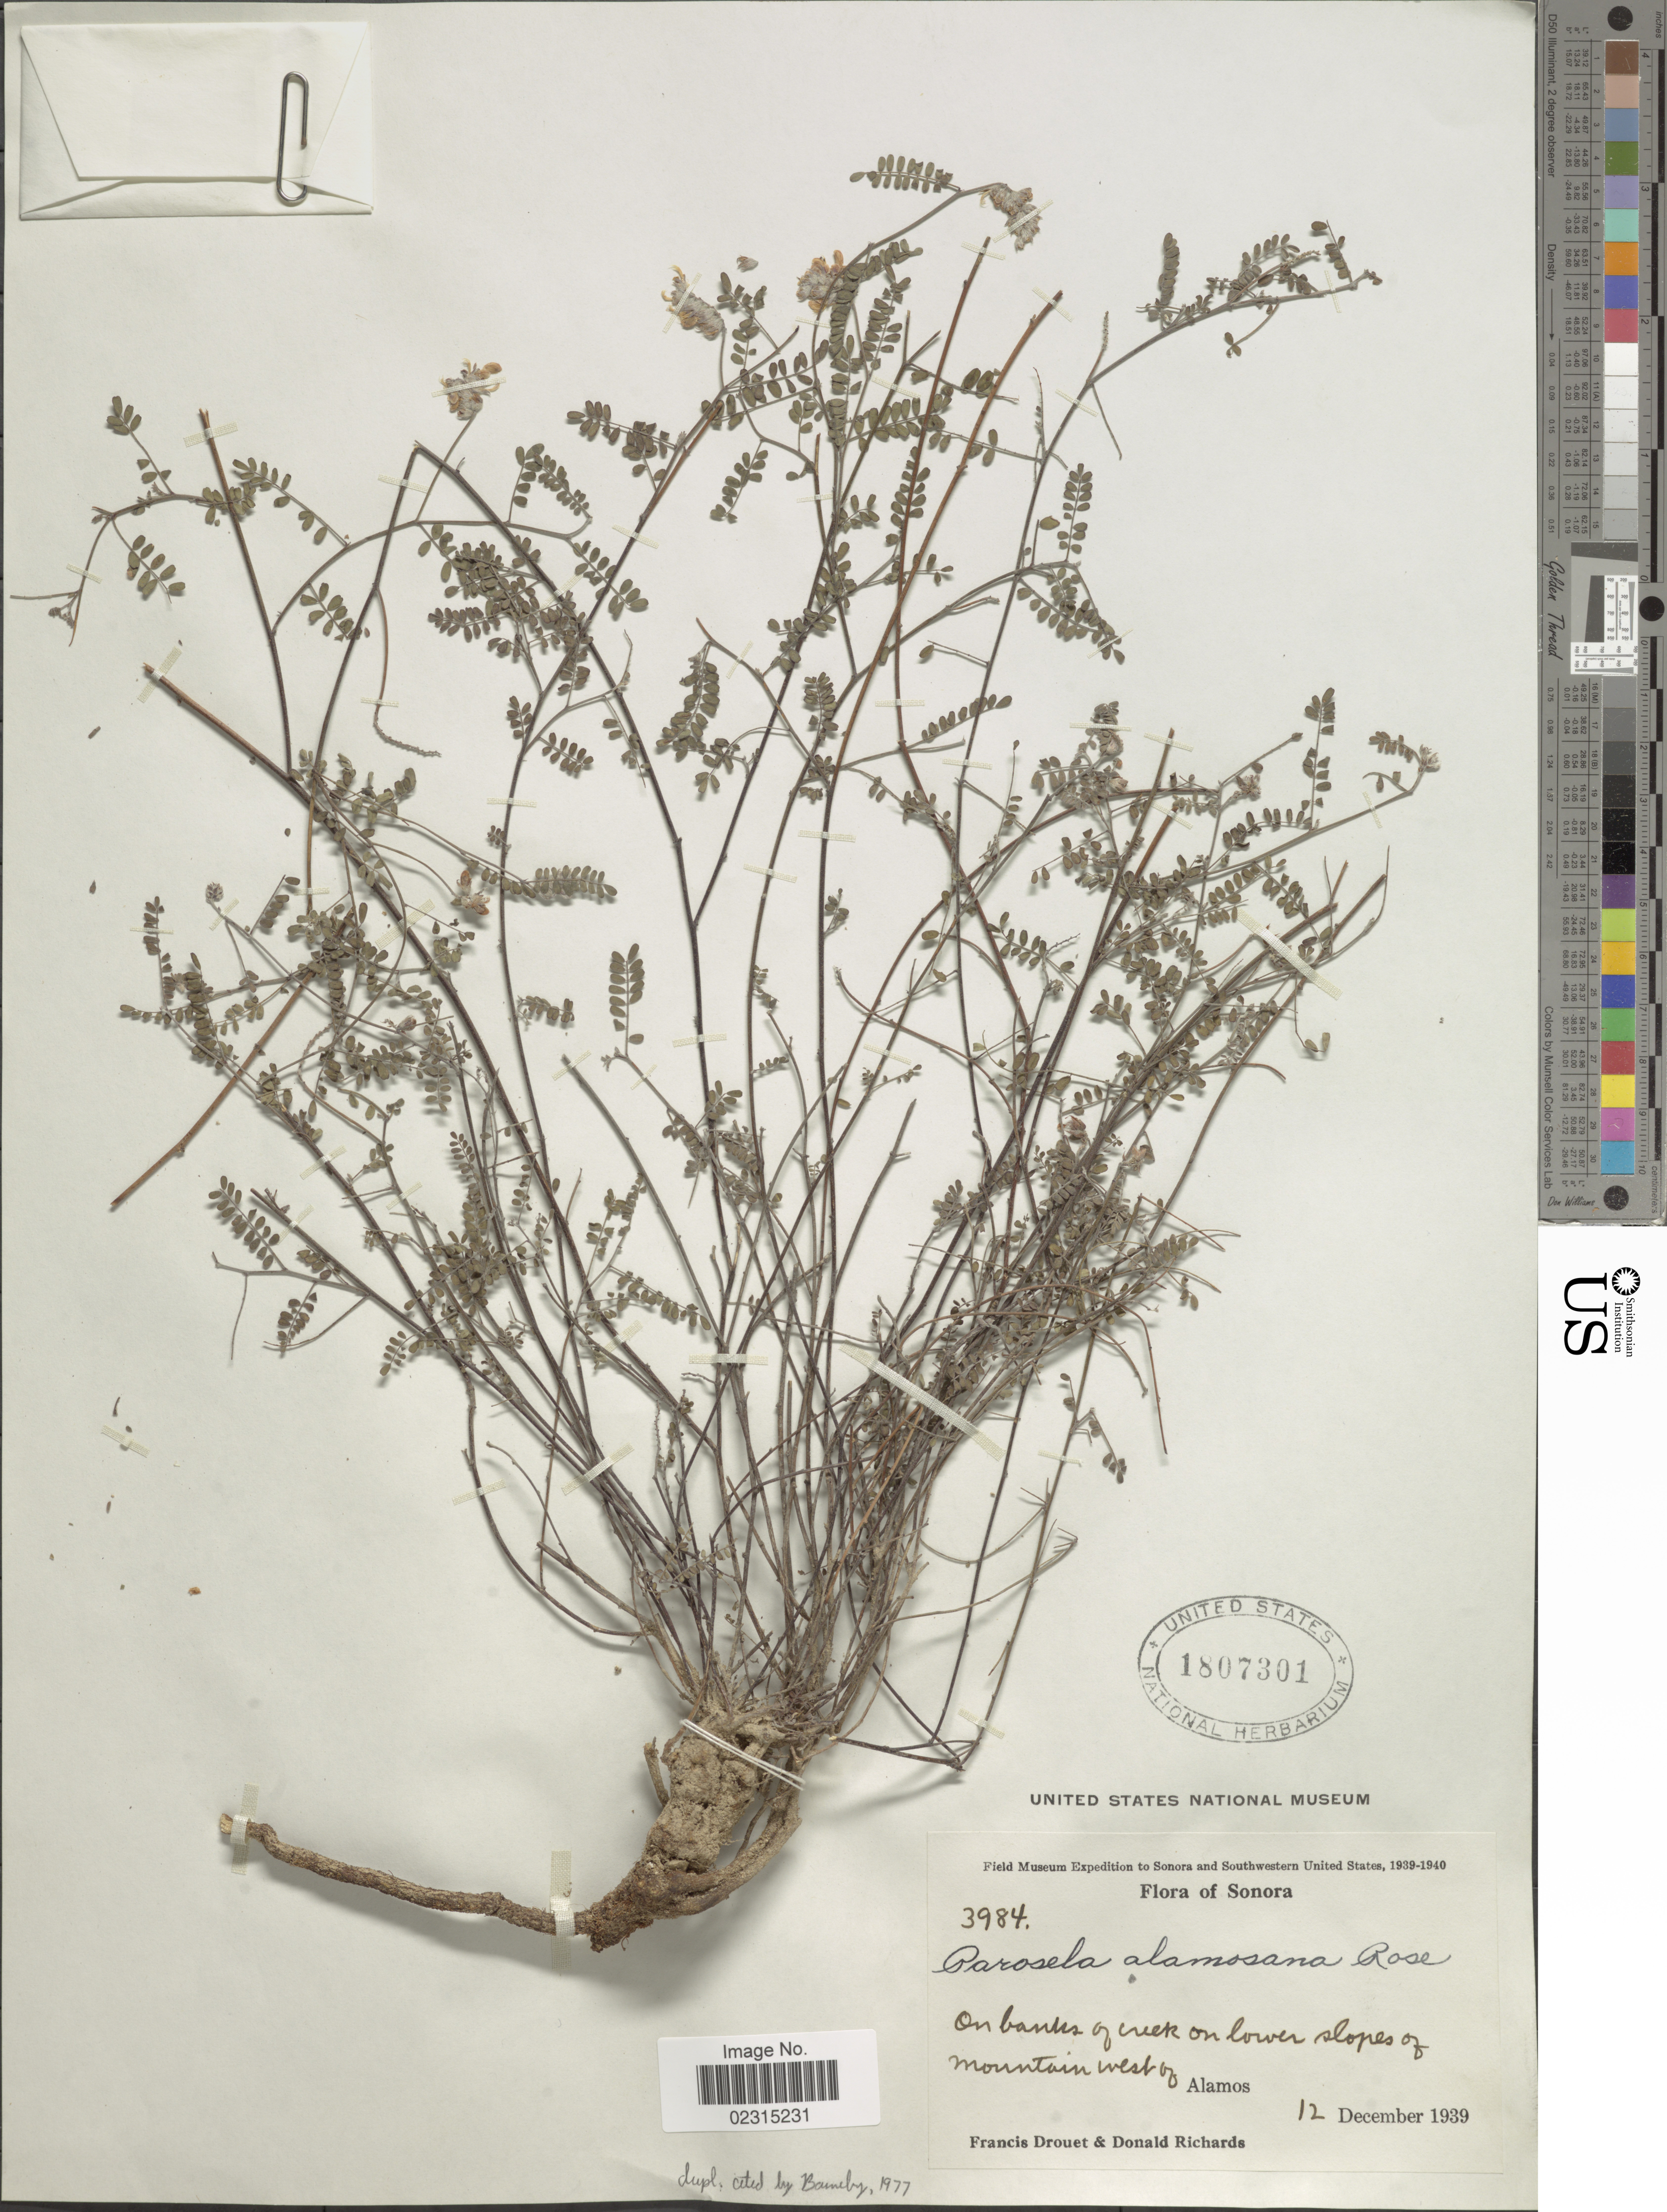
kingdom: Plantae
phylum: Tracheophyta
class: Magnoliopsida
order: Fabales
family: Fabaceae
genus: Marina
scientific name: Marina alamosana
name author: (Rose ex Rydb.) Barneby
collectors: F. E. Drouet & D. Richards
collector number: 3984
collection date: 1939-12-12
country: Mexico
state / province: Sonora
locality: Southwestern United States, On banks of creek on lower slopes of mountains west of Alamos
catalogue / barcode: US 1807301